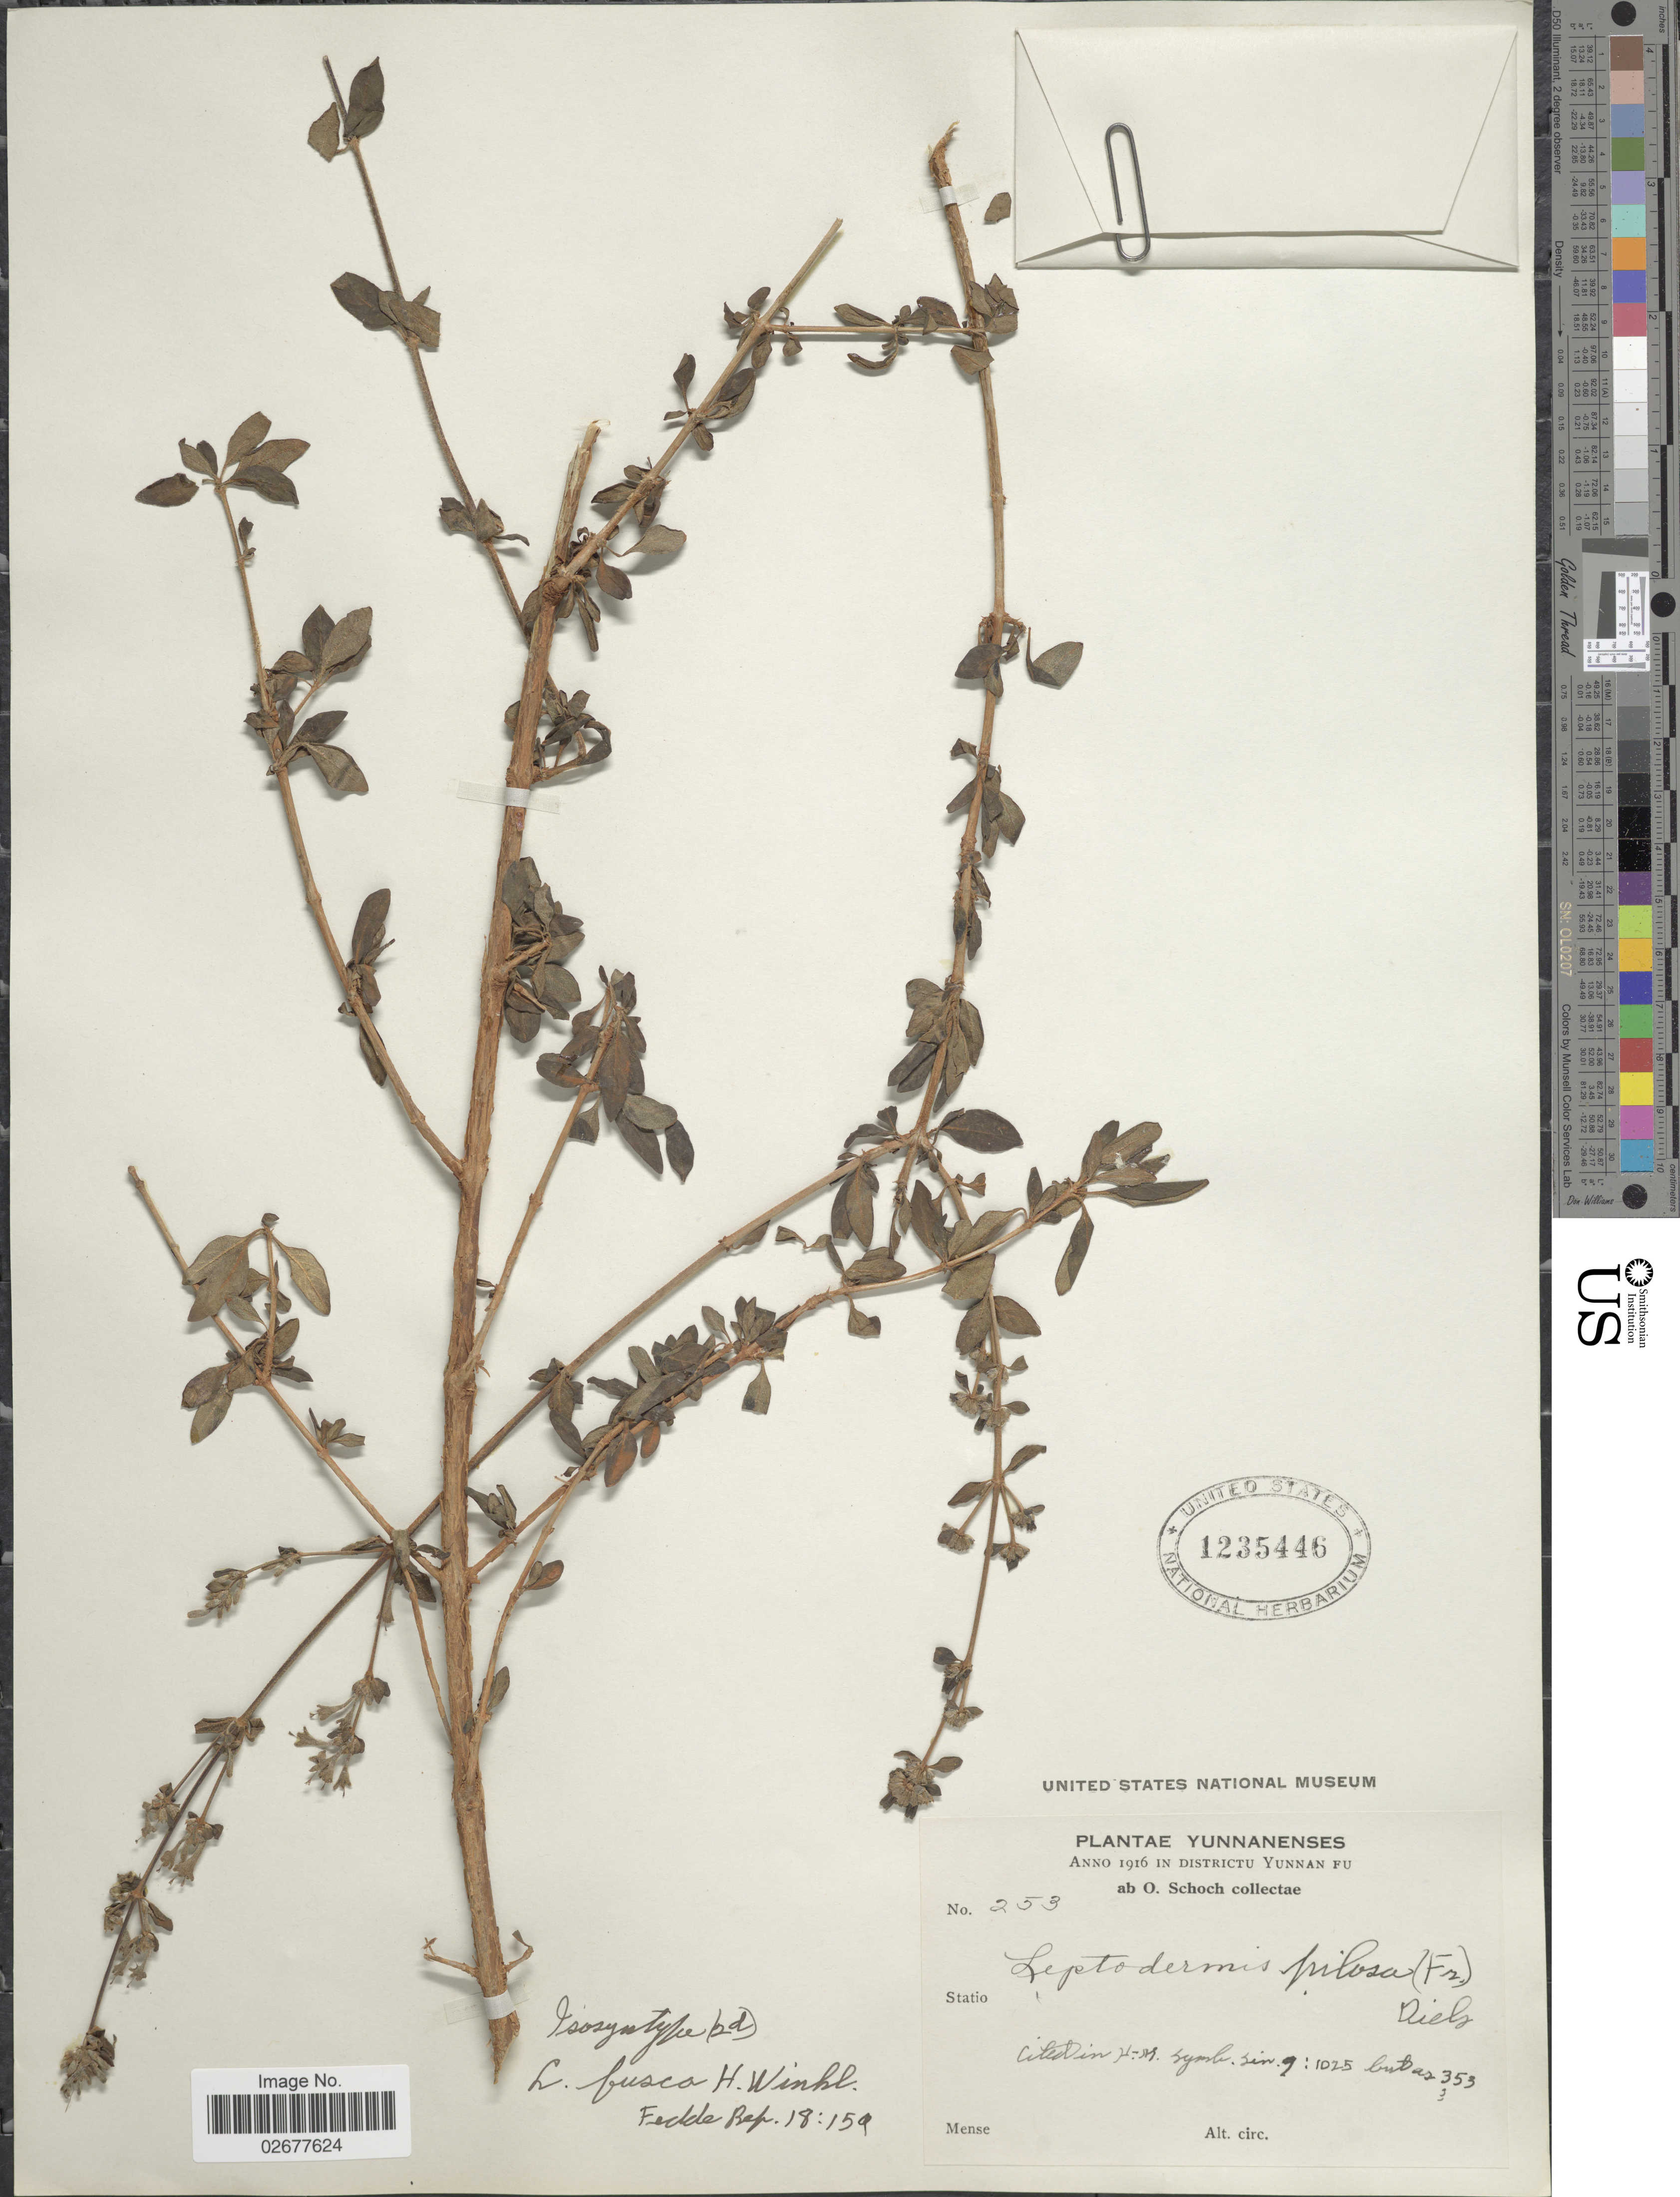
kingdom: Plantae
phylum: Tracheophyta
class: Magnoliopsida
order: Gentianales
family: Rubiaceae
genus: Leptodermis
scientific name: Leptodermis fusca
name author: H.J.P. Winkl.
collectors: O. Schoch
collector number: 253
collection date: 1916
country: China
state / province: Yunnan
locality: Yunnanenses. Districtu Yunnan Fu.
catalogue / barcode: US 1235446